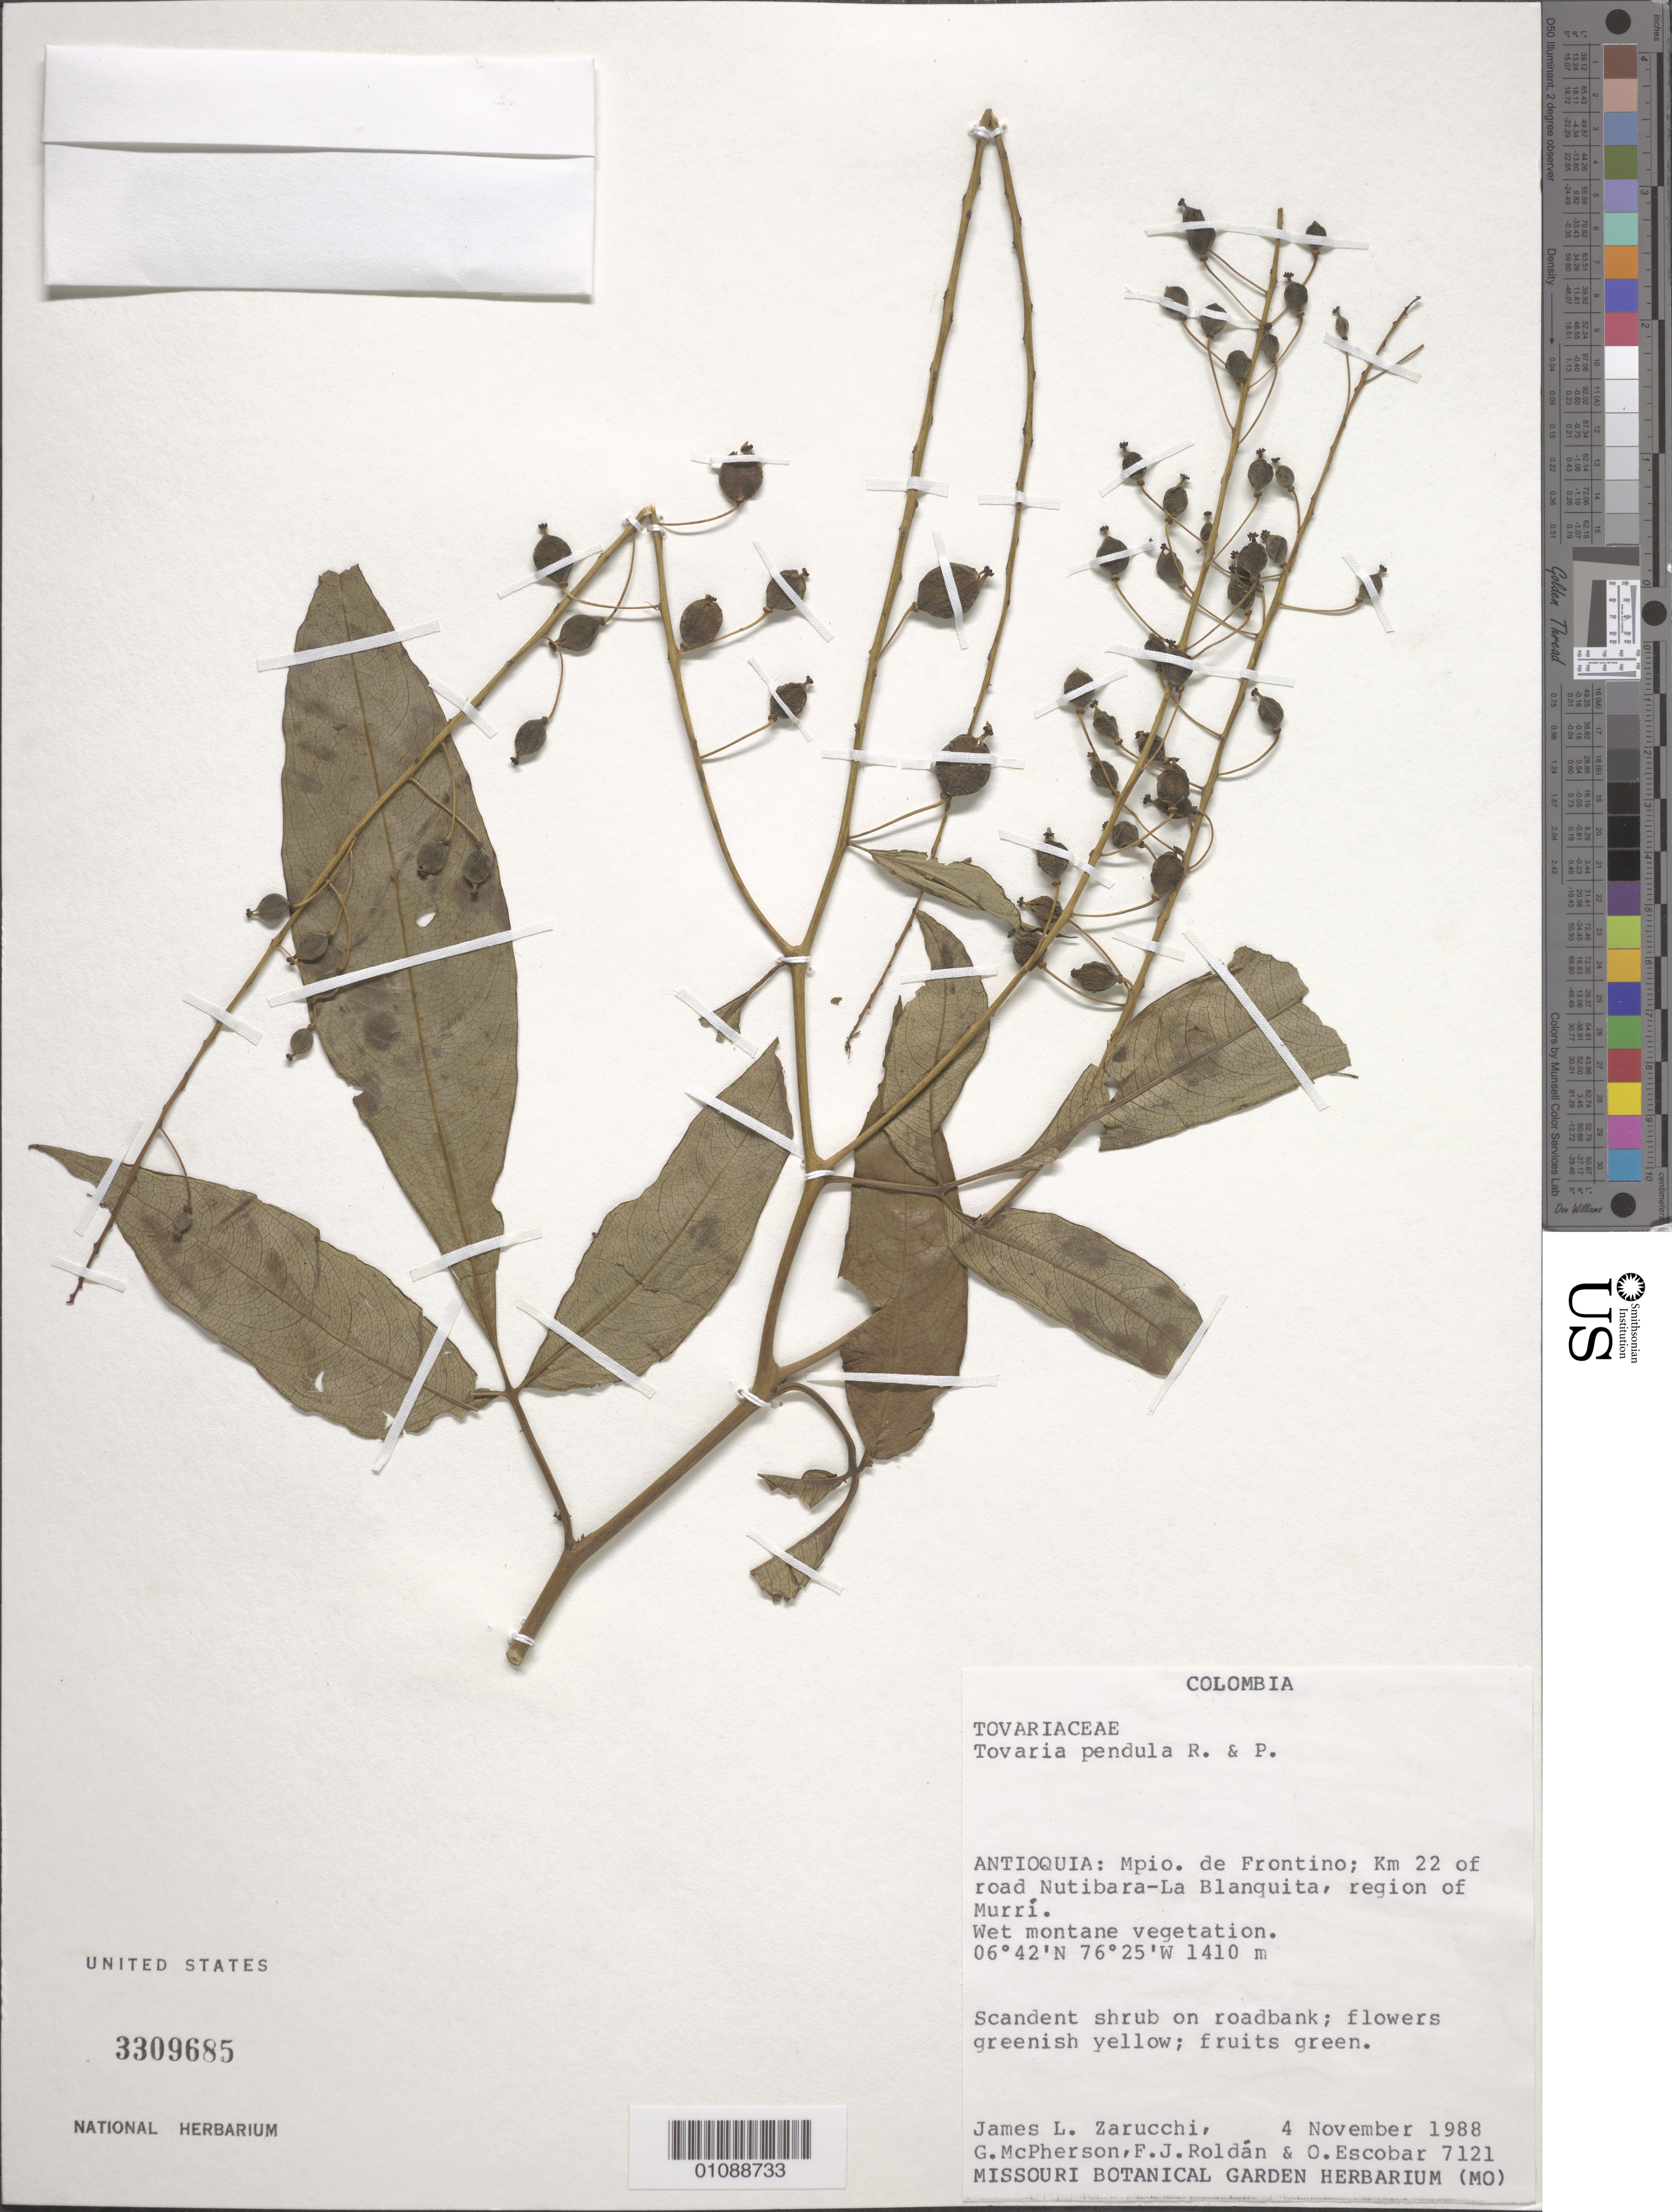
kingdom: Plantae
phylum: Tracheophyta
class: Magnoliopsida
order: Brassicales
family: Tovariaceae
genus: Tovaria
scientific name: Tovaria pendula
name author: Ruiz & Pav.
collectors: J. L. Zarucchi, G. D. McPherson, F. J. Roldán & O. D. Escobar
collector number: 7121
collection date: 1988-11-04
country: Colombia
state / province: Antioquia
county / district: Frontino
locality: Km 22 of road Nutibara-La Blanquita, region of Murri.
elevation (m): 1410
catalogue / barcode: US 3309685